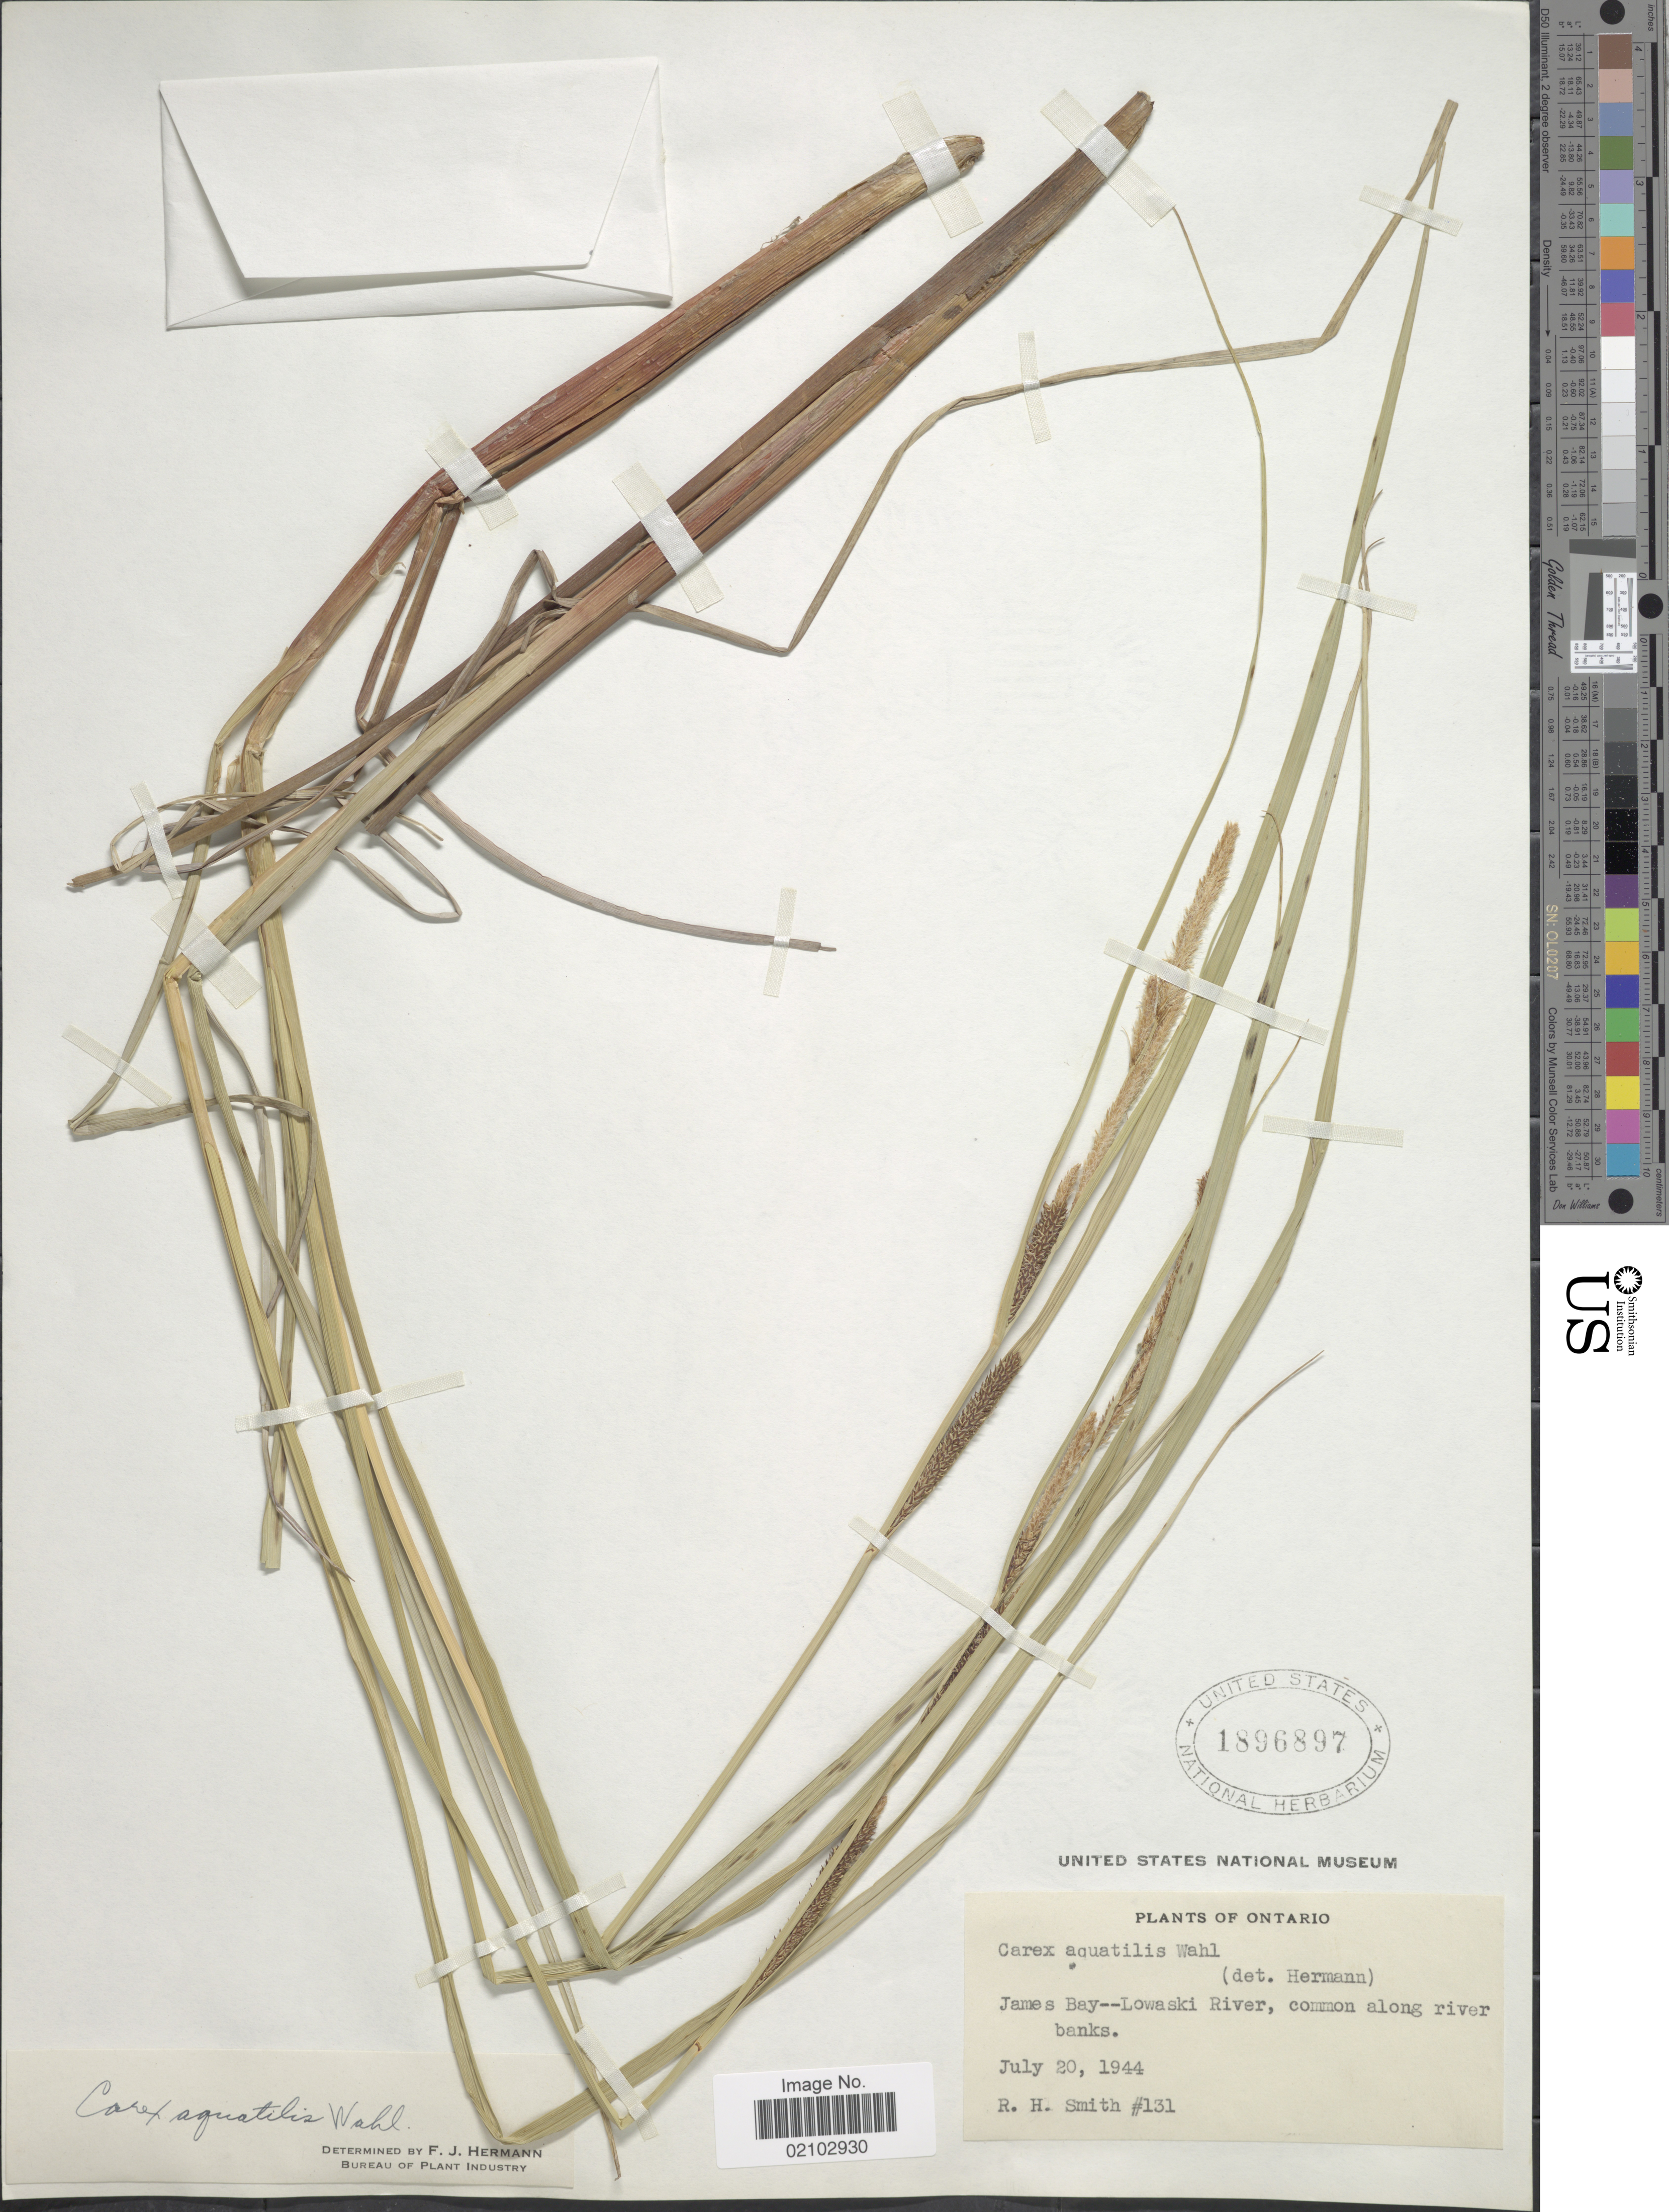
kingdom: Plantae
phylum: Tracheophyta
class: Liliopsida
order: Poales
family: Cyperaceae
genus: Carex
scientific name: Carex aquatilis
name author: Wahlenb.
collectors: R. H. Smith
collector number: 131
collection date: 1944-07-20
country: Canada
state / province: Ontario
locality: James Bay--Lowaski River, common along river banks.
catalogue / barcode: US 1896897